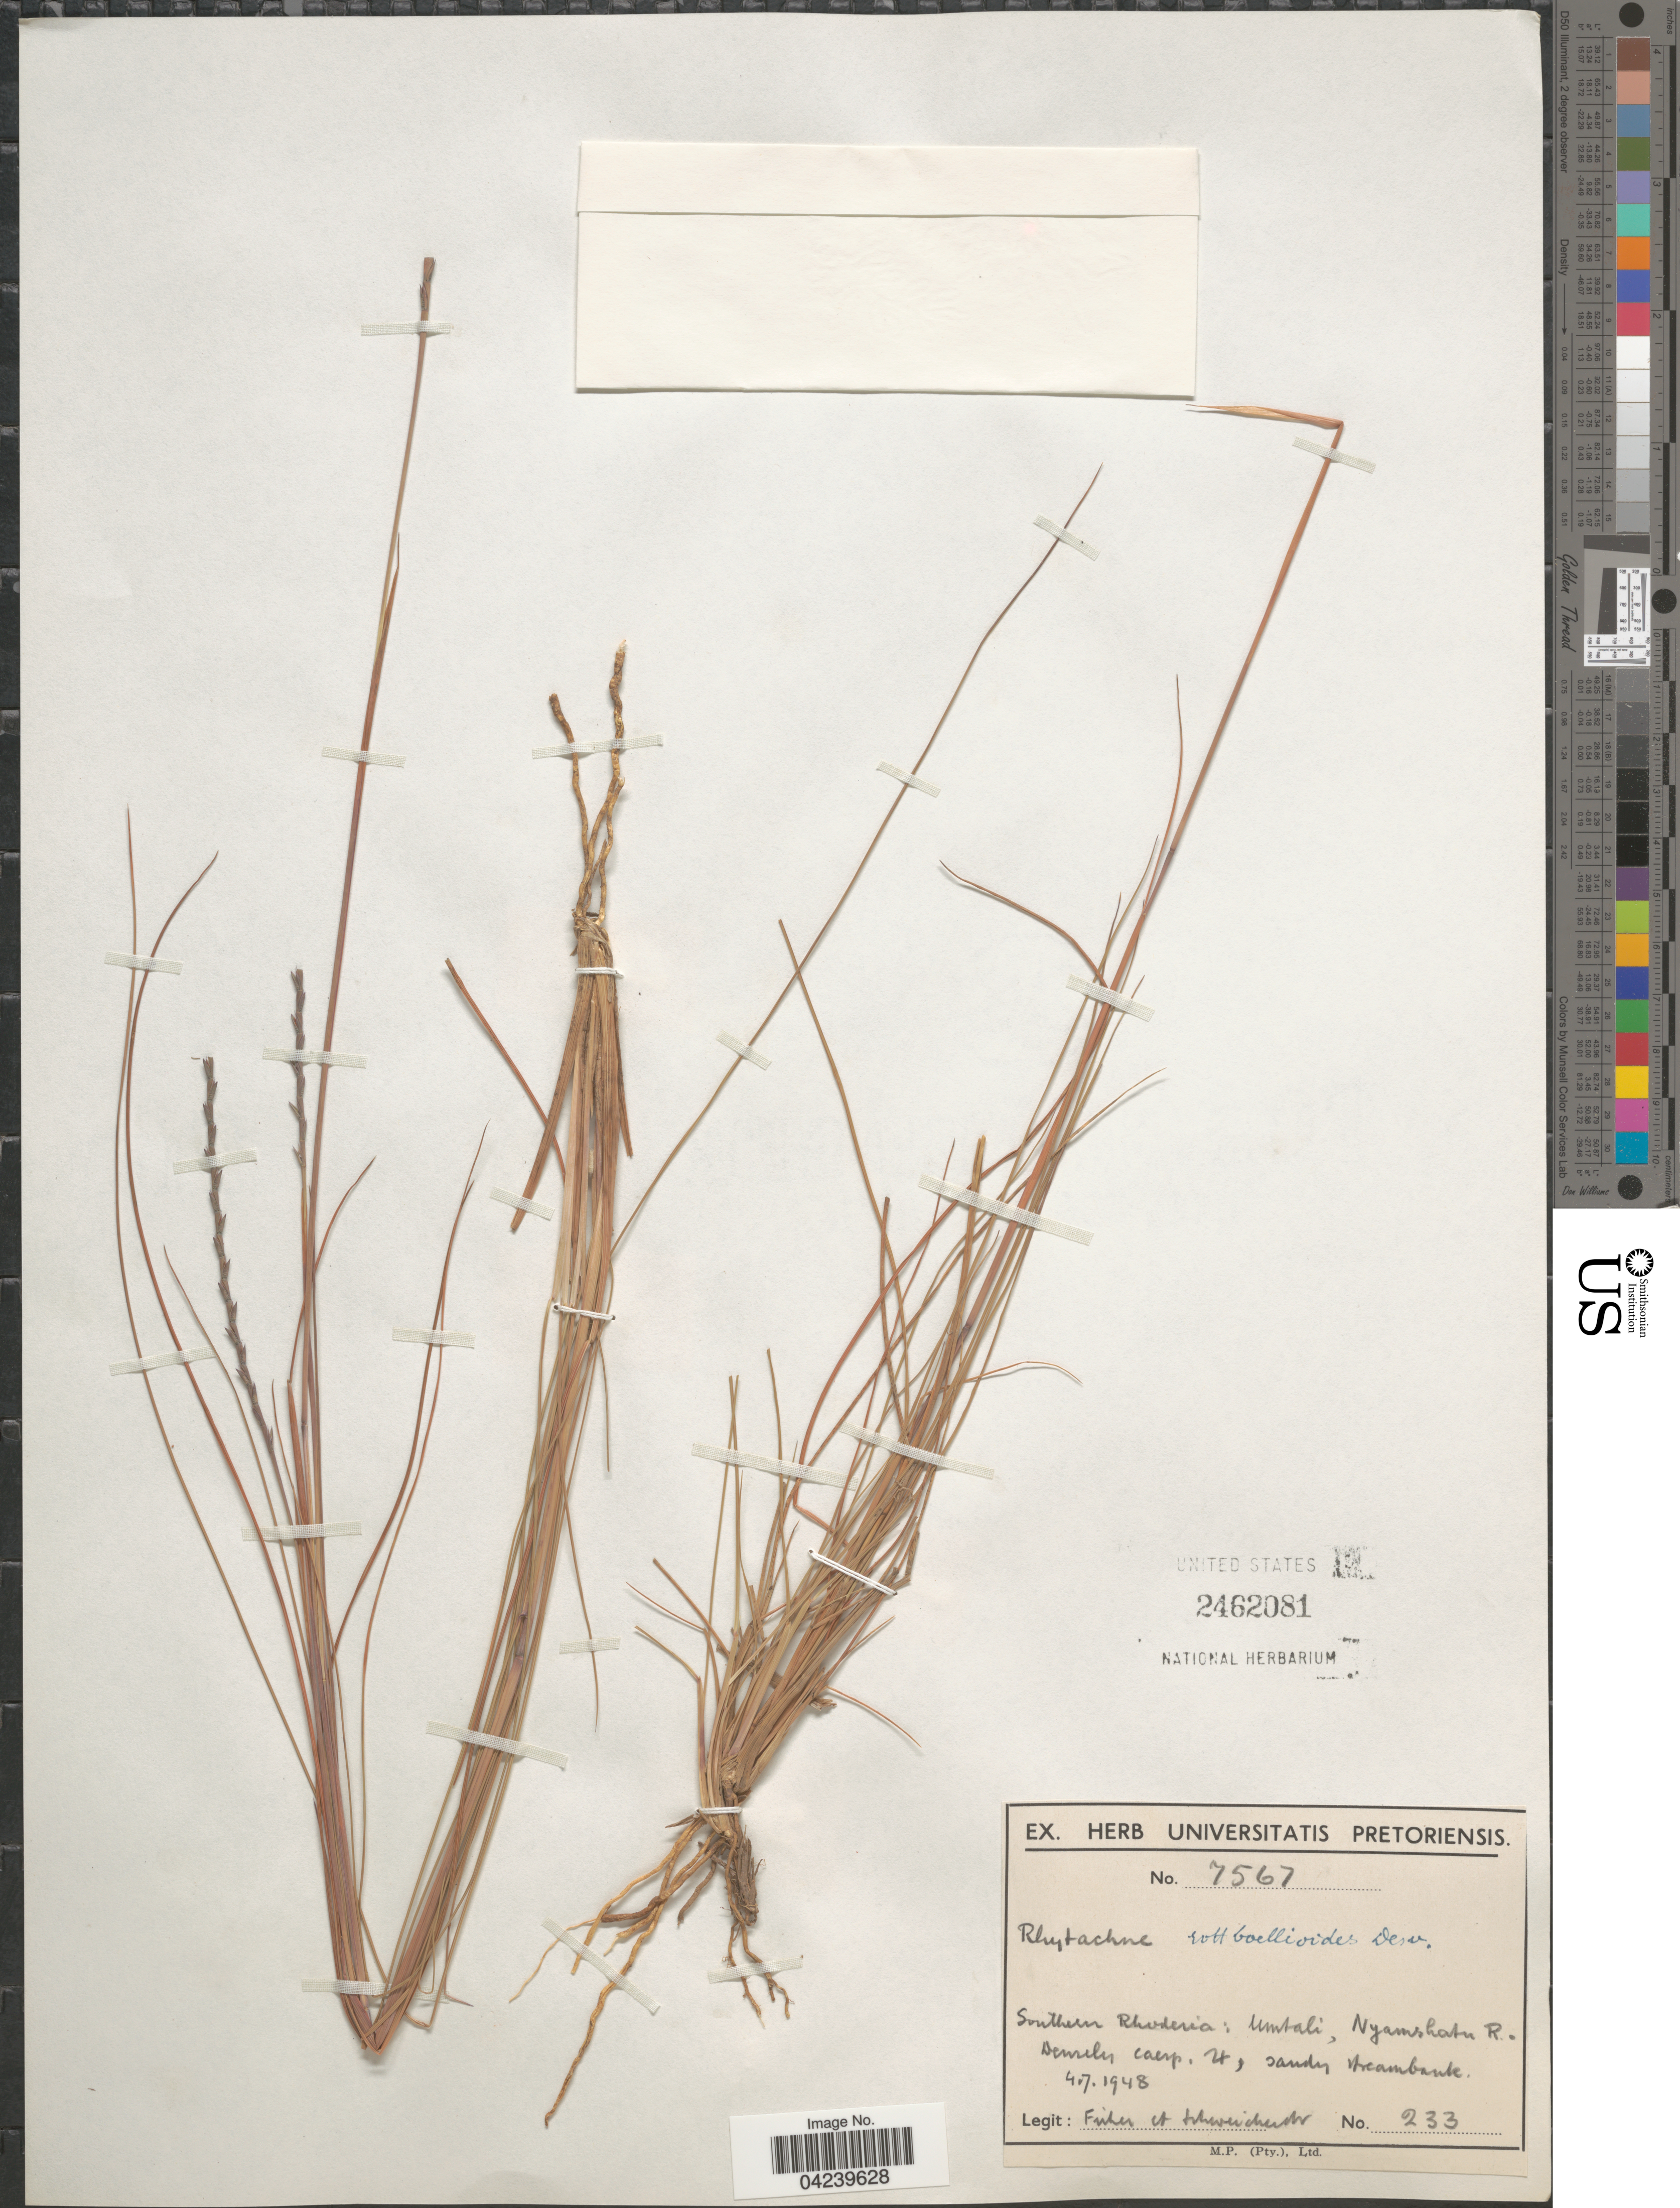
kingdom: Plantae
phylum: Tracheophyta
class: Liliopsida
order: Poales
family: Poaceae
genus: Rhytachne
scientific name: Rhytachne rottboellioides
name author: Desv.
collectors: Fuher & -. Schweickerdt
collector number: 233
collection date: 1948-07-04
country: Zimbabwe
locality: Southern Rhodesia: Umbali, Nyamshatu R.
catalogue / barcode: US 2462081